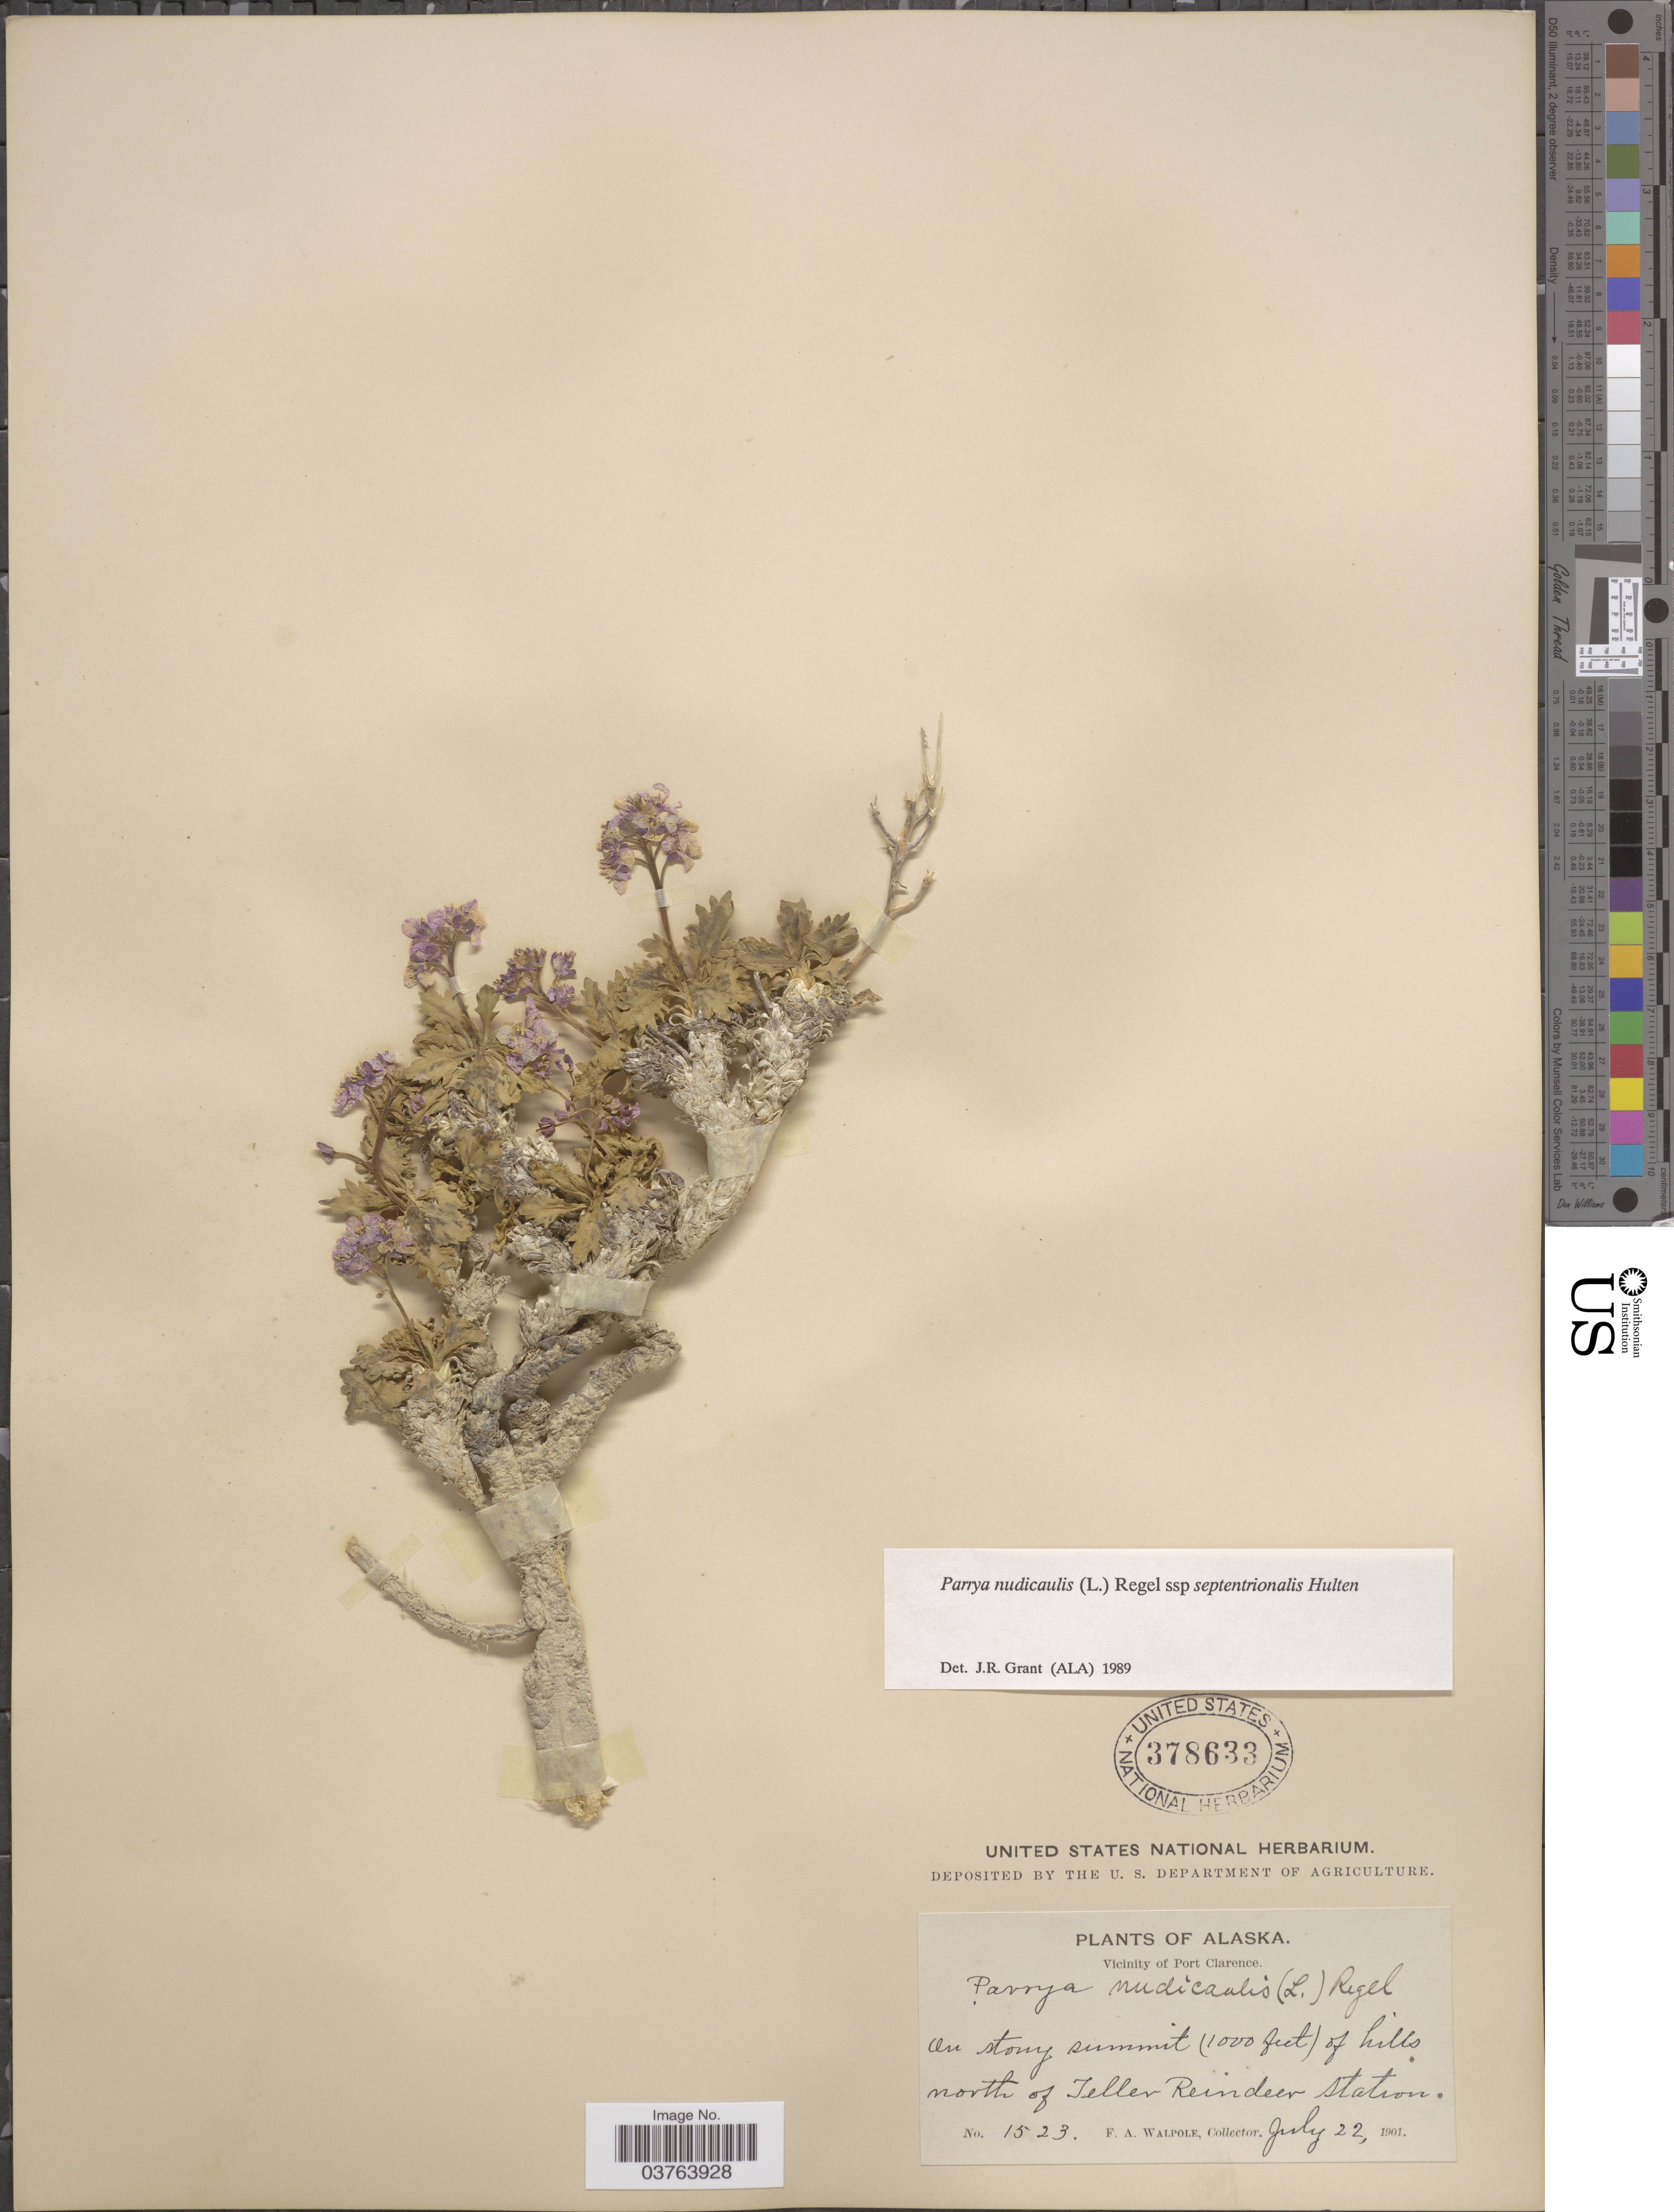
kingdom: Plantae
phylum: Tracheophyta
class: Magnoliopsida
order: Brassicales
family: Brassicaceae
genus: Parrya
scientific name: Parrya nudicaulis subsp. septentrionalis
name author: Hultén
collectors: F. Walpole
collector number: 1523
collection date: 1901-07-22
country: United States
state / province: Alaska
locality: Vicinity of Port Clarence. On stony summit of hills north of Teller Reindeer Station.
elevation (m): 305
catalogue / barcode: US 378633